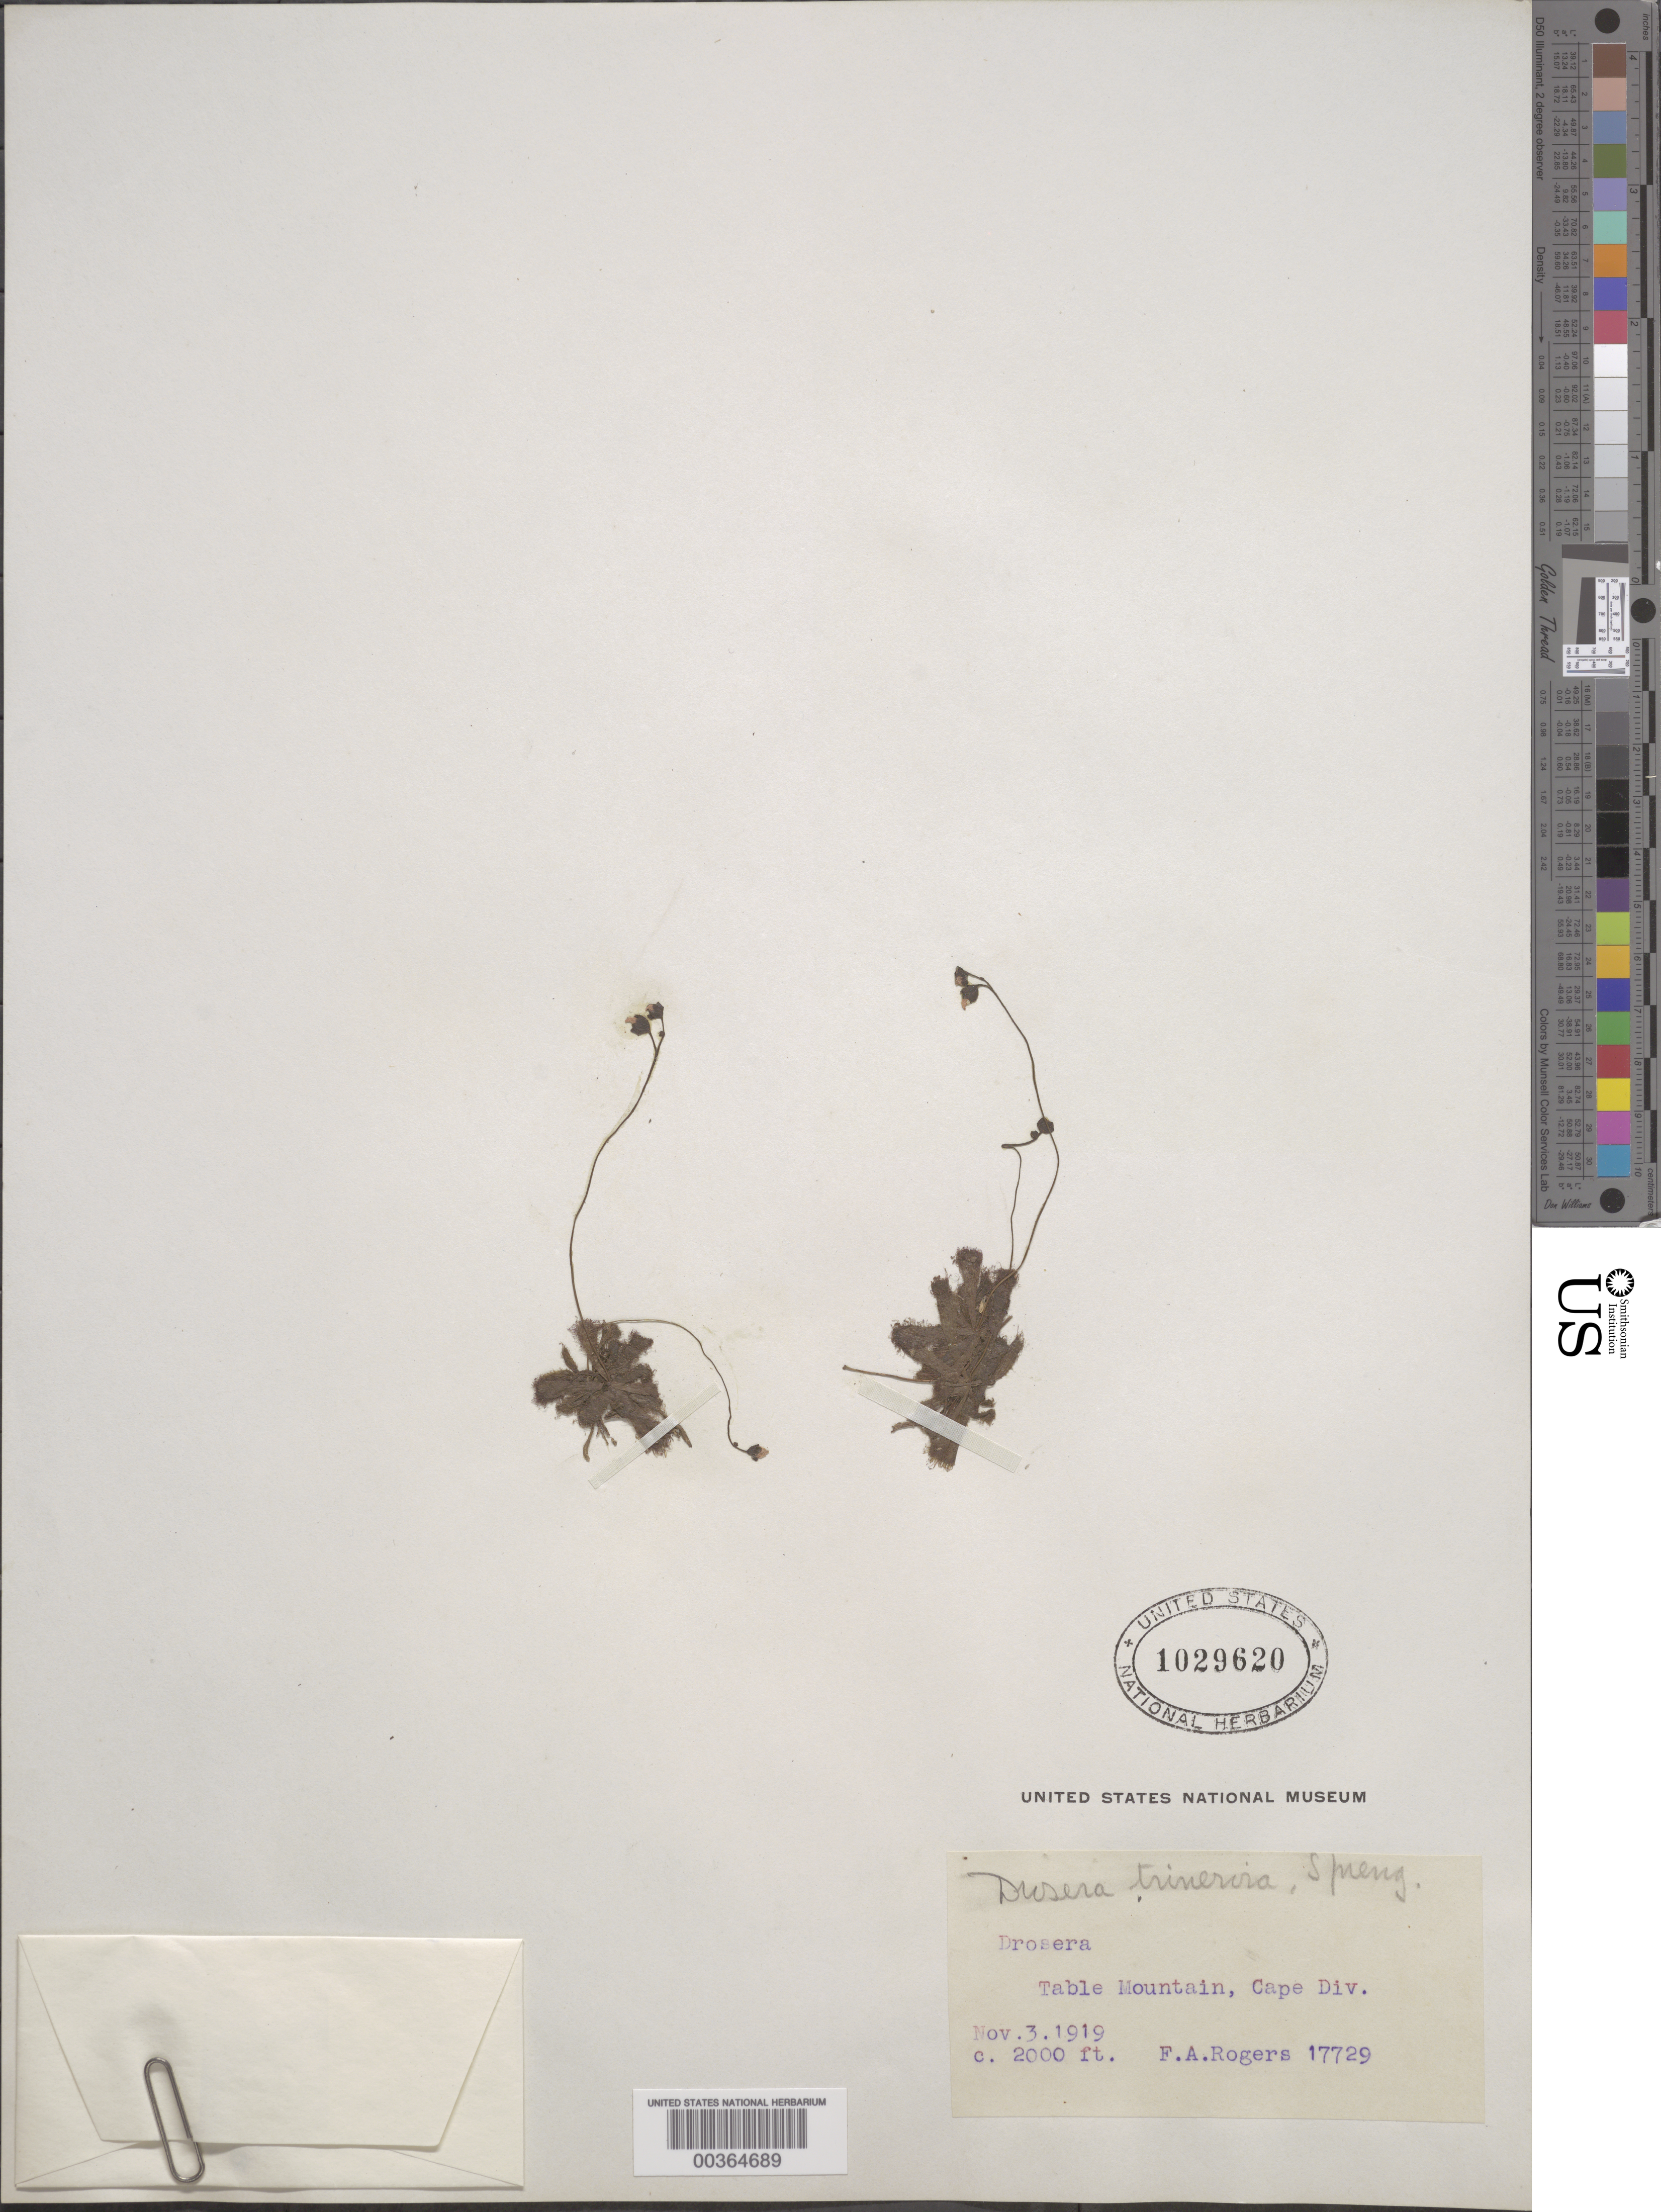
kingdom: Plantae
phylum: Tracheophyta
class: Magnoliopsida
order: Caryophyllales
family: Droseraceae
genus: Drosera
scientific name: Drosera trinervia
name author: Spreng.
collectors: F. A. Rogers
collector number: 17729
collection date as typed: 03 Nov 1919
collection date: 1919-11-03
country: South Africa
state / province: Western Cape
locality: Table mt.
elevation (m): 610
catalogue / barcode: US 1029620